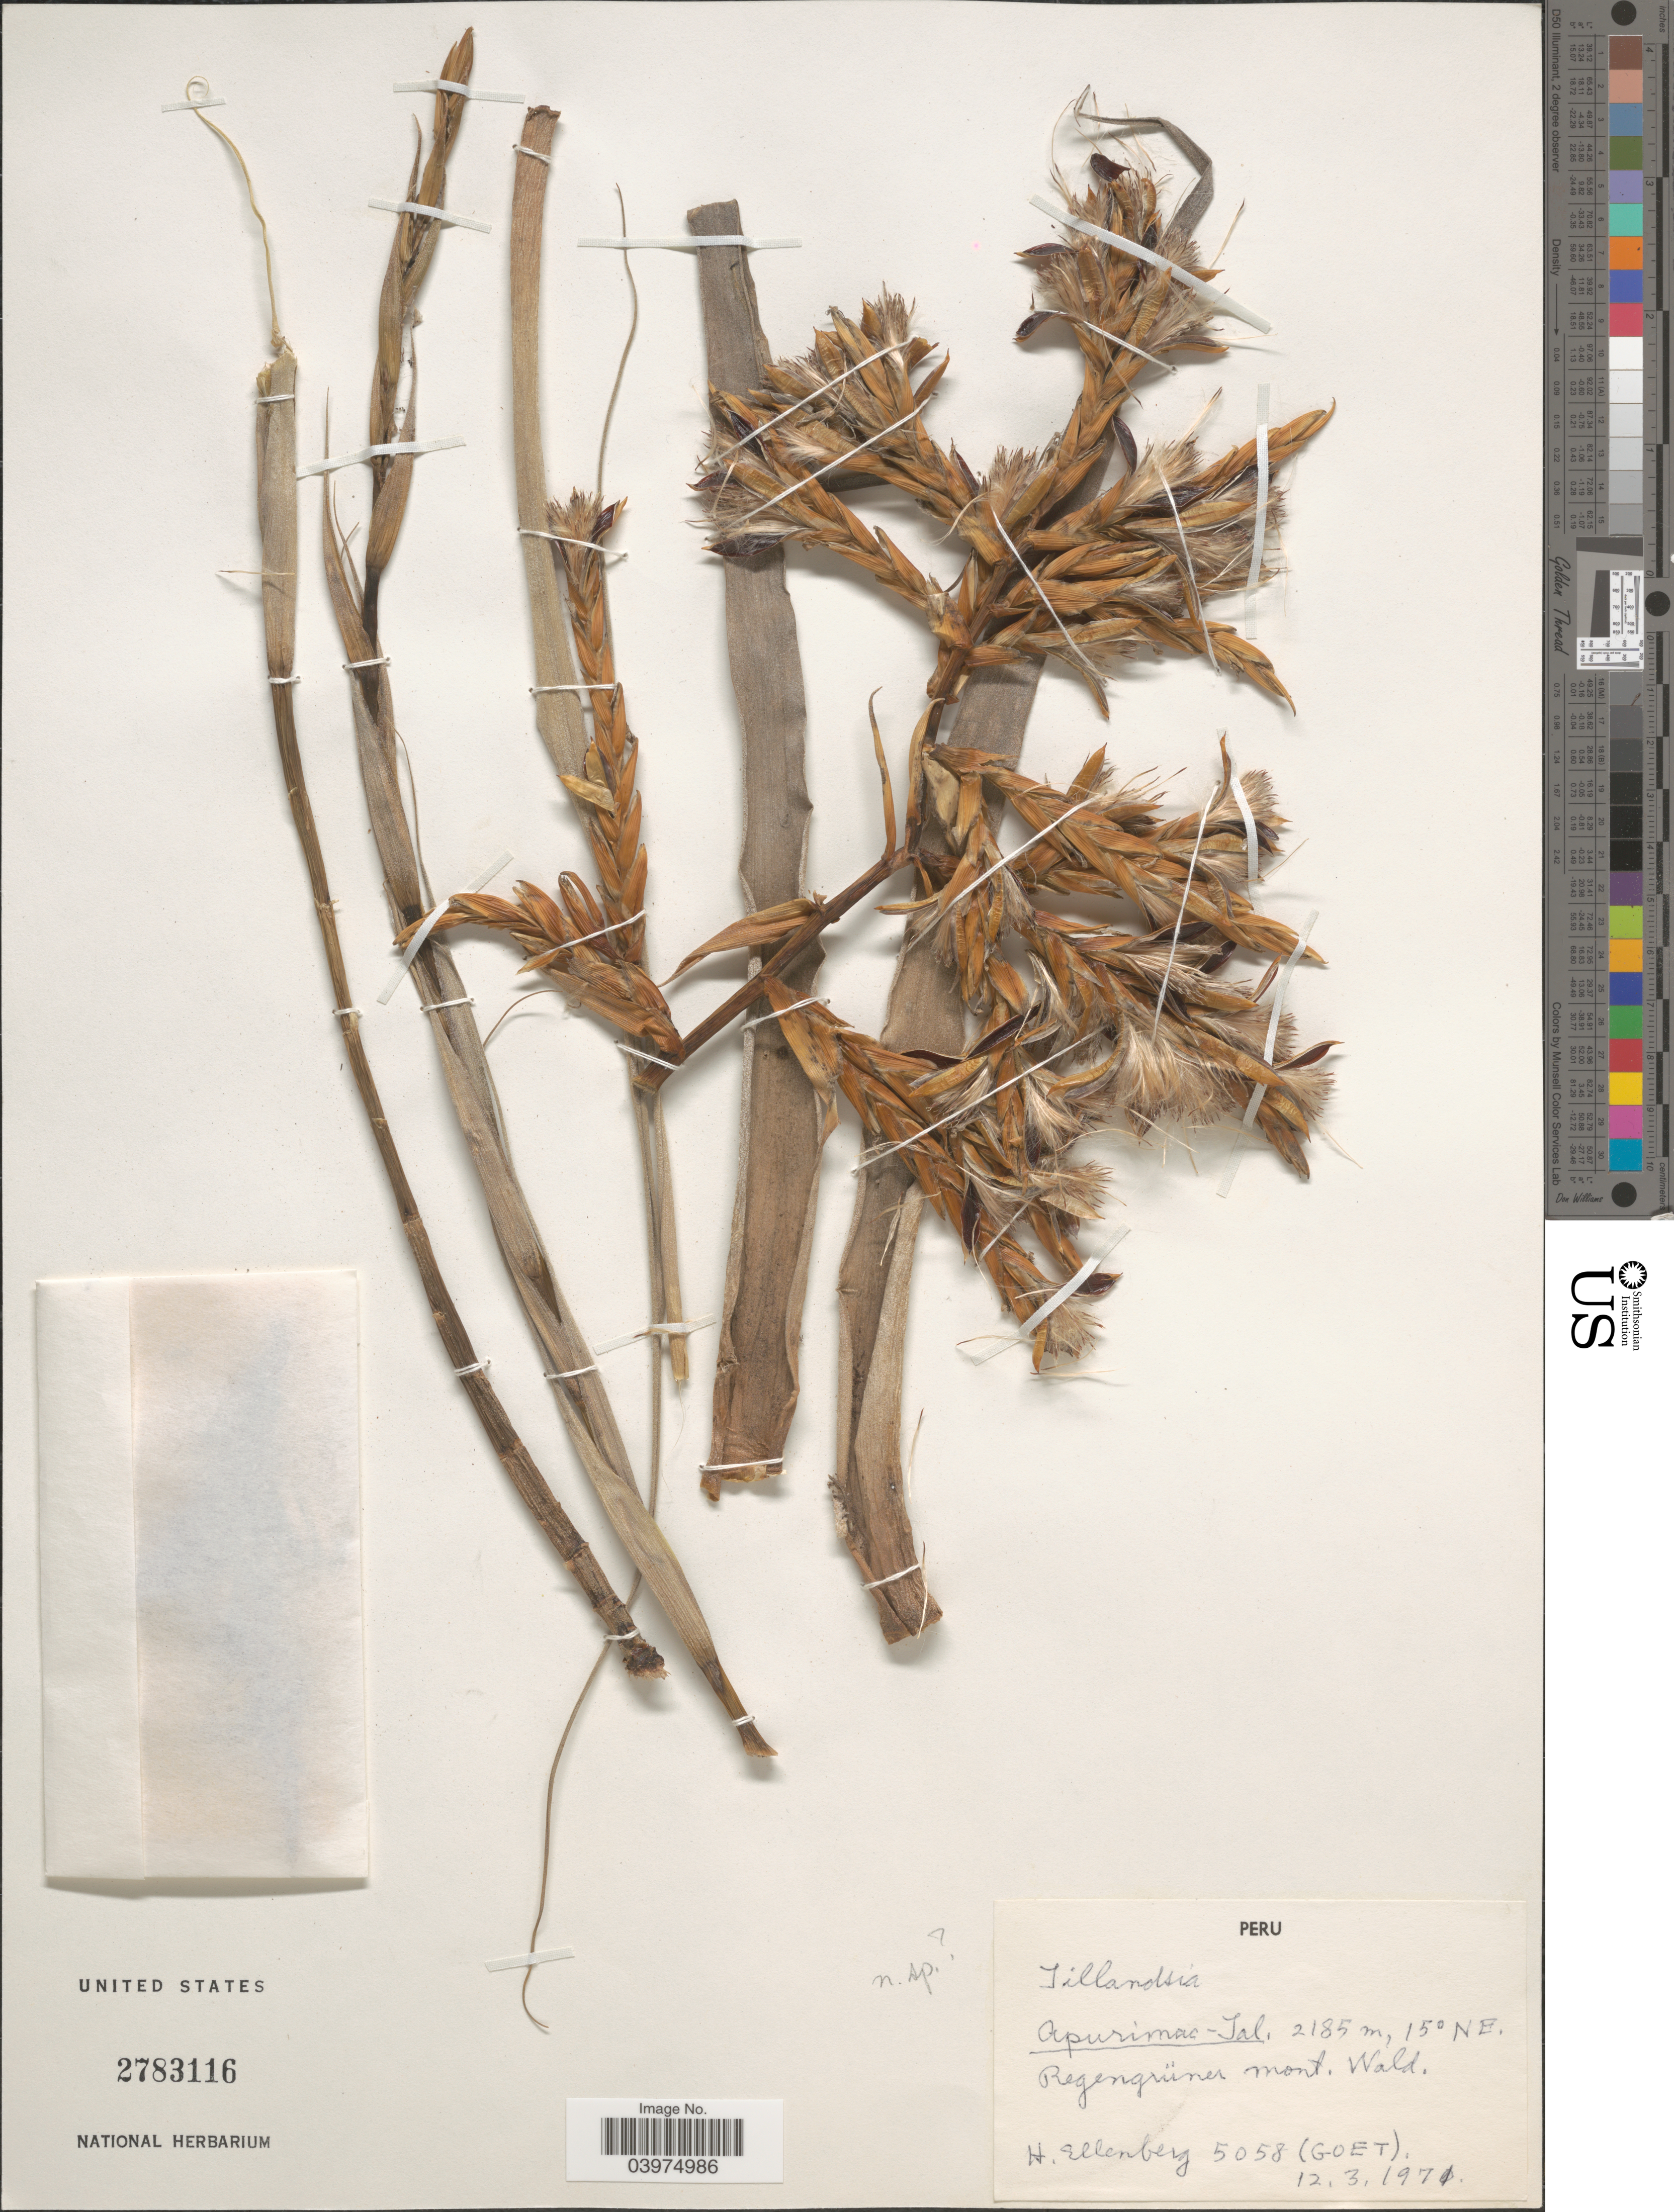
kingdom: Plantae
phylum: Tracheophyta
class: Liliopsida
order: Poales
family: Bromeliaceae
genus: Tillandsia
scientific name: Tillandsia sp.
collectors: H. Ellenberg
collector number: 5058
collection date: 1970-03-12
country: Peru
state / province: Apurímac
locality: Apurimac-Tal. Regengrüner mont. Wald. 15° NE.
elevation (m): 2185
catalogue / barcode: US 2783116